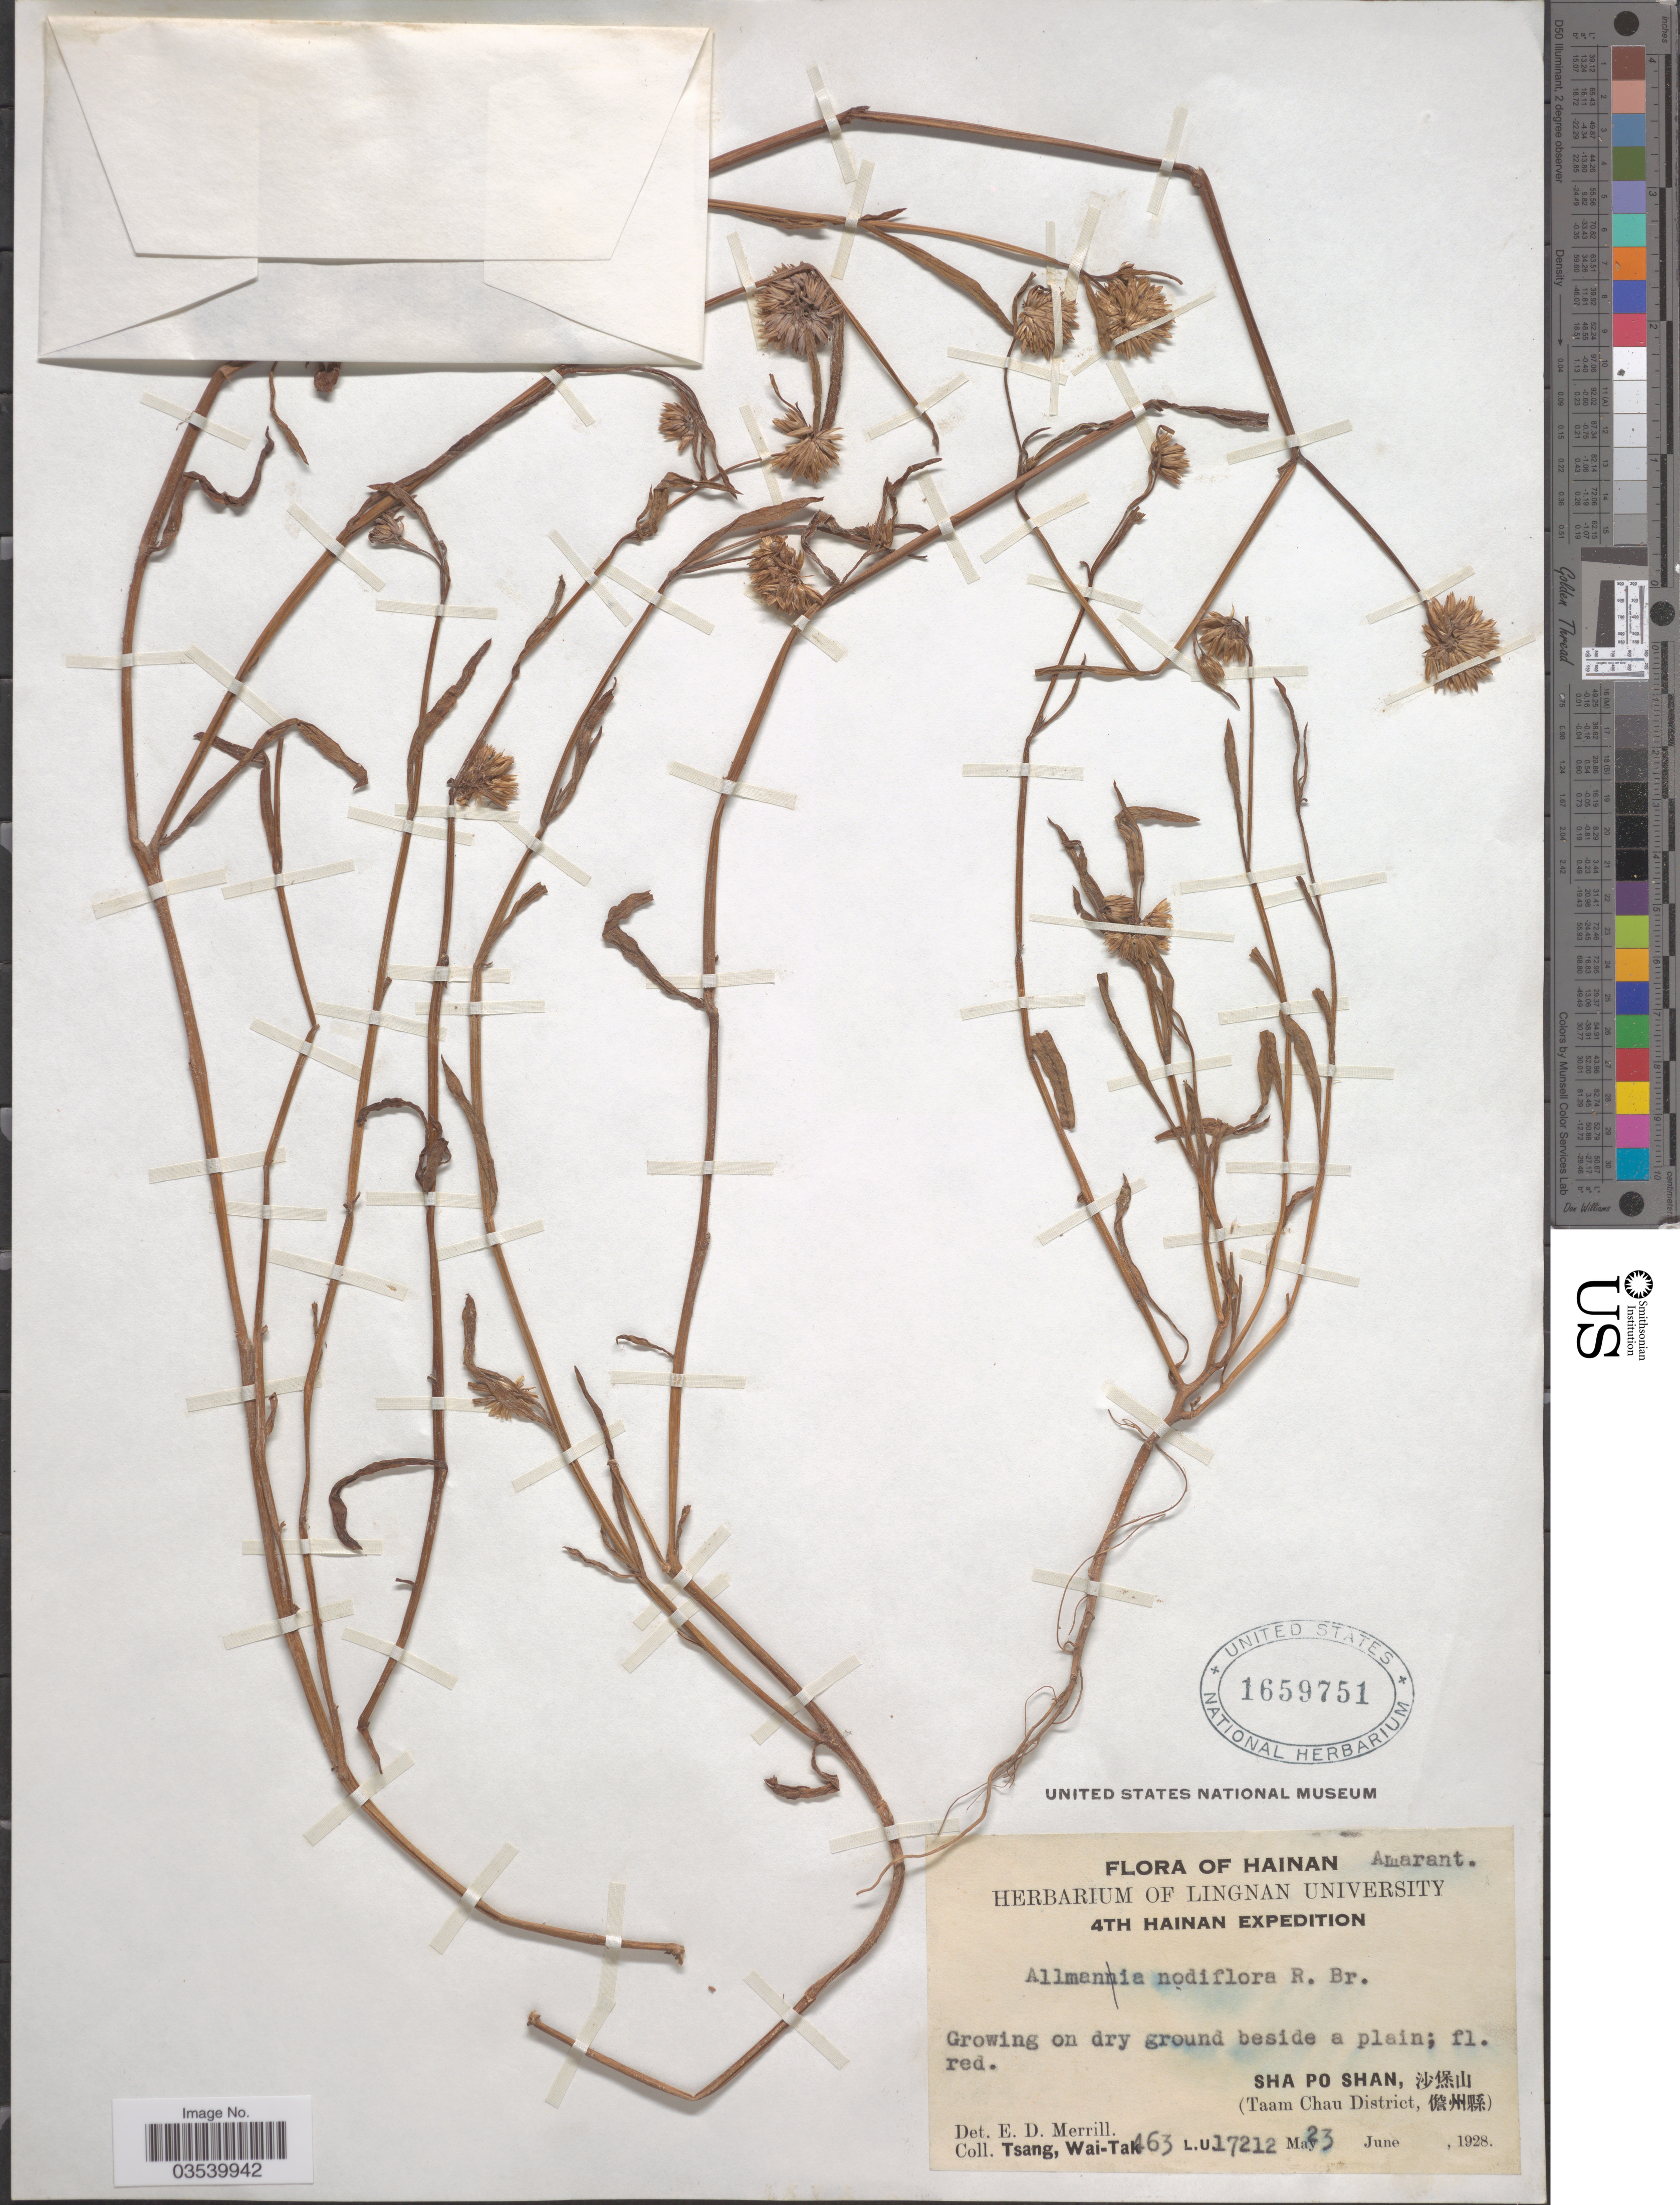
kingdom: Plantae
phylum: Tracheophyta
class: Magnoliopsida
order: Caryophyllales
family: Amaranthaceae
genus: Allmania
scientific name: Allmania nodiflora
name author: (L.) R. Br. ex Wight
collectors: W. T. Tsang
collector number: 463L.U.17212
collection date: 1928-06-23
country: China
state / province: Hainan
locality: Growing on dry ground beside a plain. Sha Po Shan, X. (Taam Chau District, X).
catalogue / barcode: US 1659751